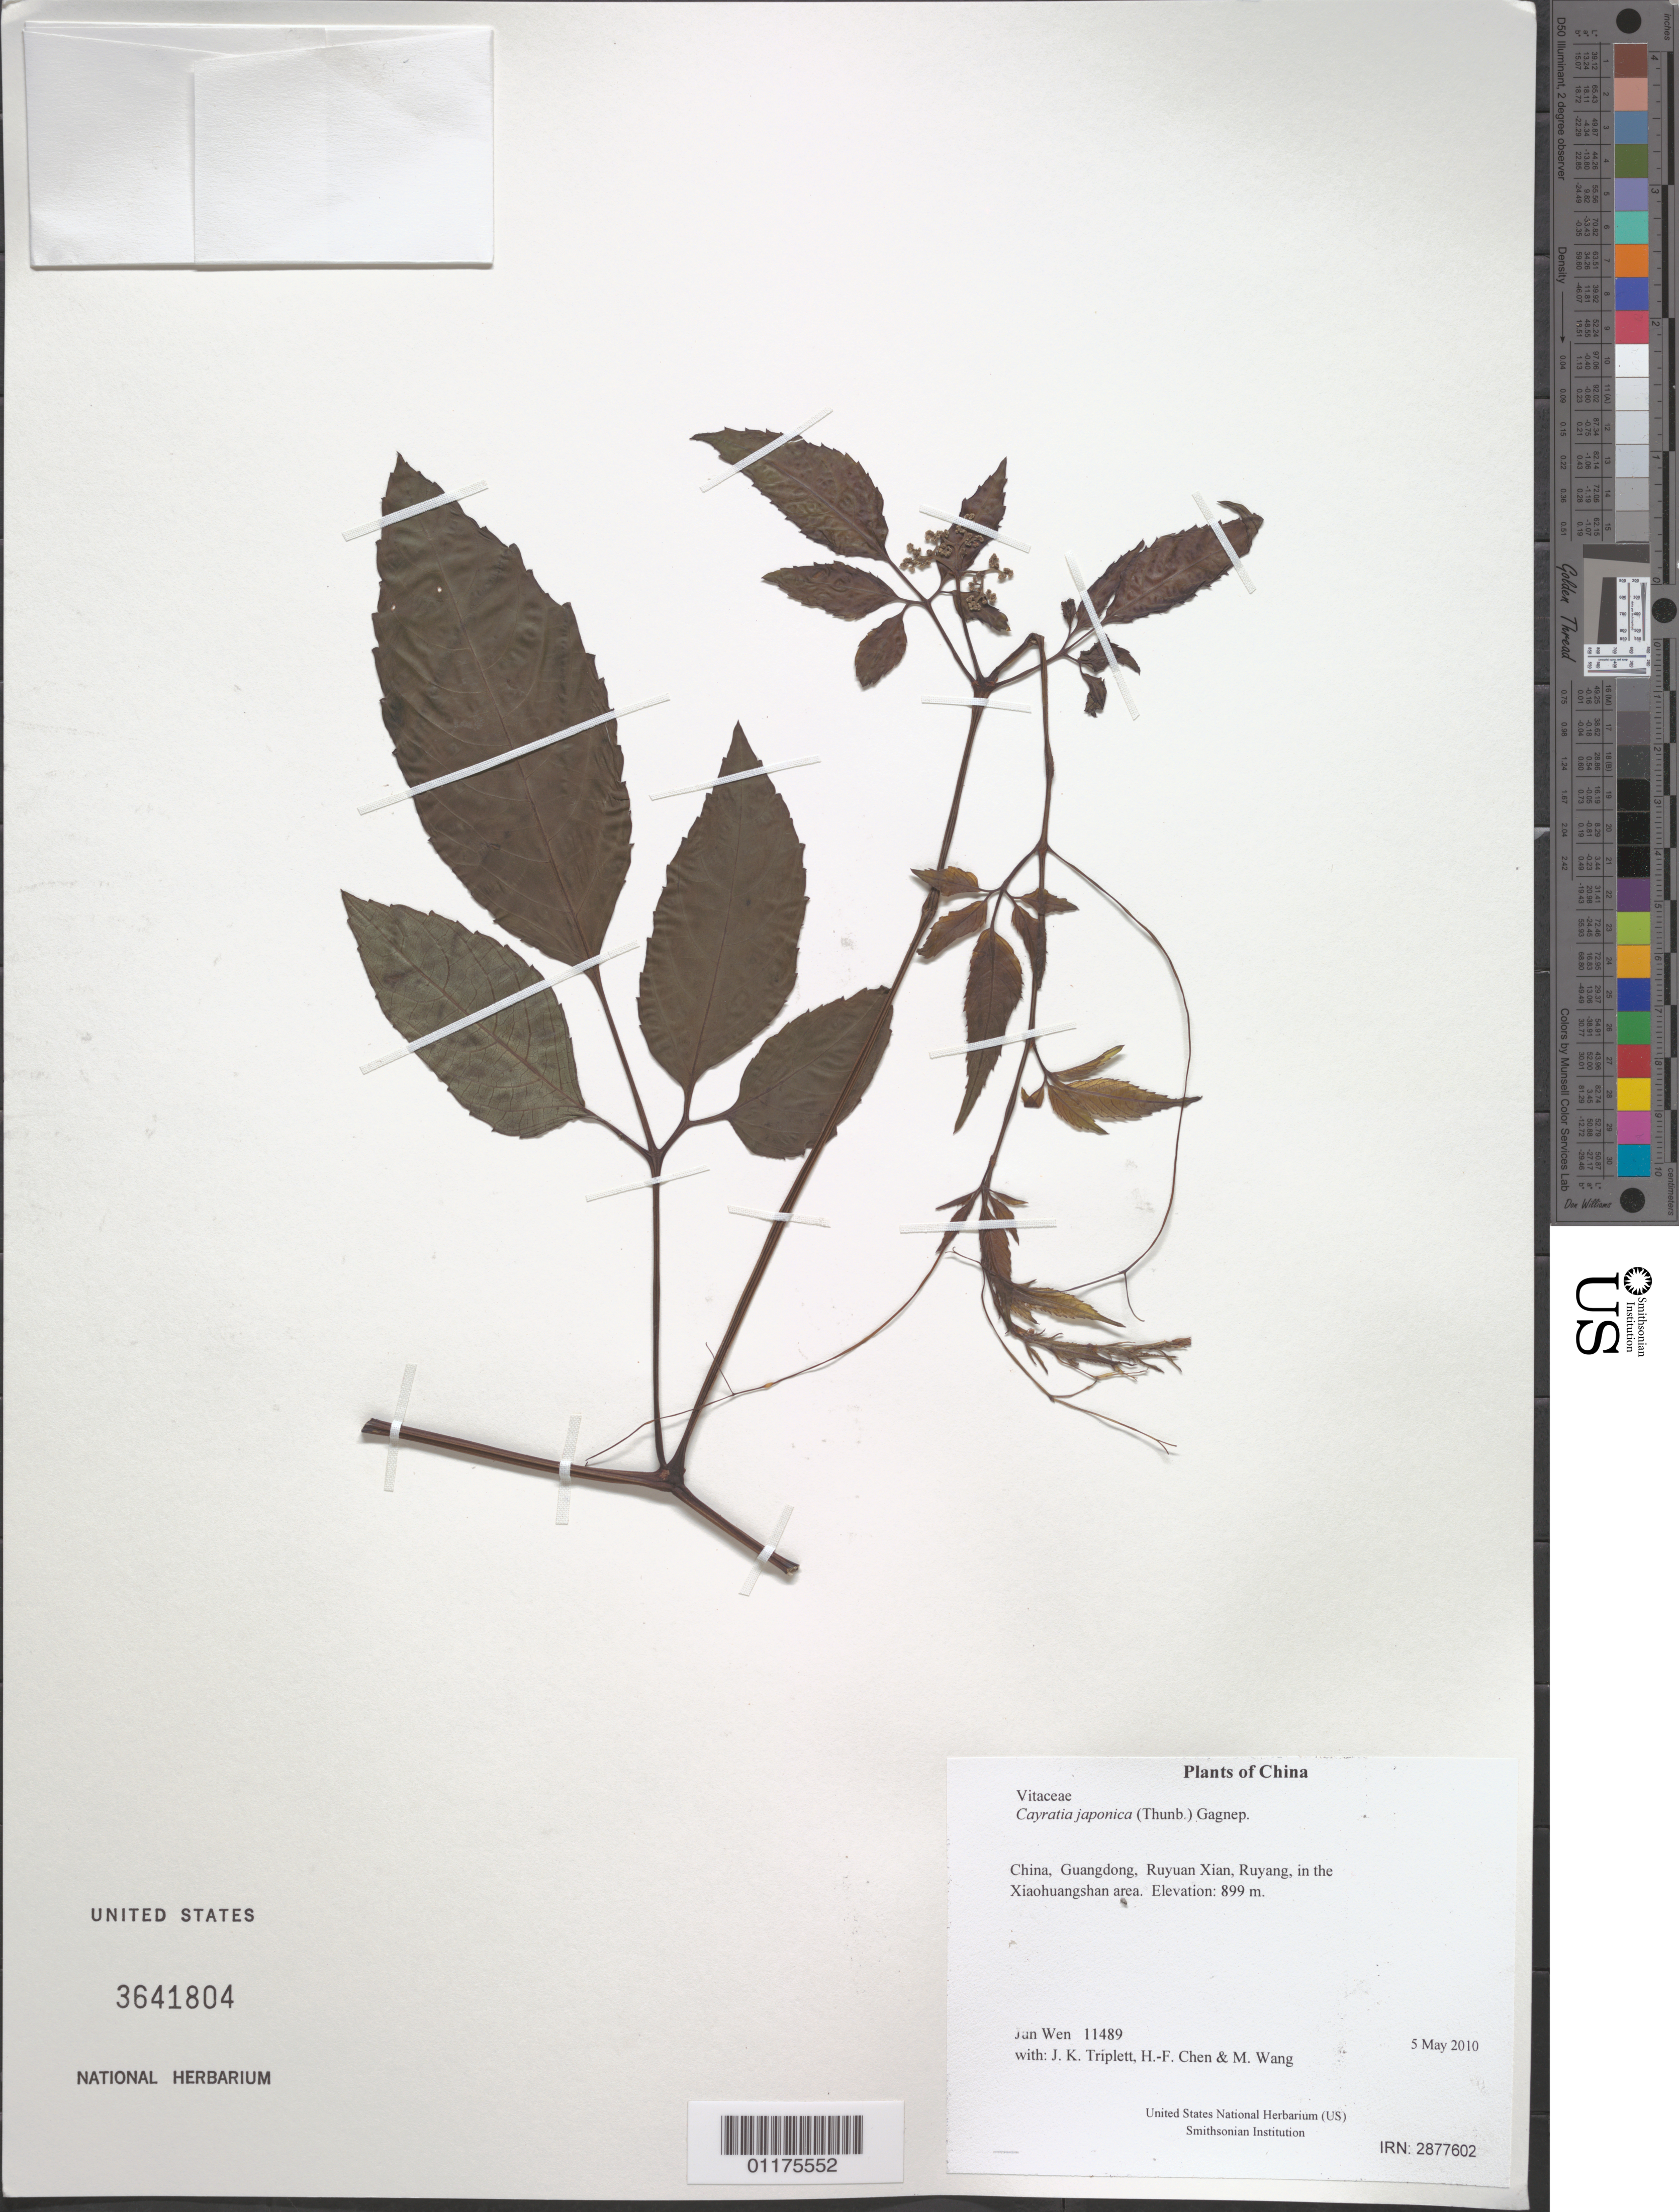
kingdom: Plantae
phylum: Tracheophyta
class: Magnoliopsida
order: Vitales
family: Vitaceae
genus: Causonis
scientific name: Causonis japonica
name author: (Thunb.) Raf.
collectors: J. Wen, J. K. Triplett, H.-F. Chen & M. Wang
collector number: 11489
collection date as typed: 5 May 2010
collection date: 2010-05-05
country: China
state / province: Guangdong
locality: Ruyuan Xian, Ruyang, in the Xiaohuangshan area.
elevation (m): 899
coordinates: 24 54.721 N, 113 02.326 E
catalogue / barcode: US 3641804